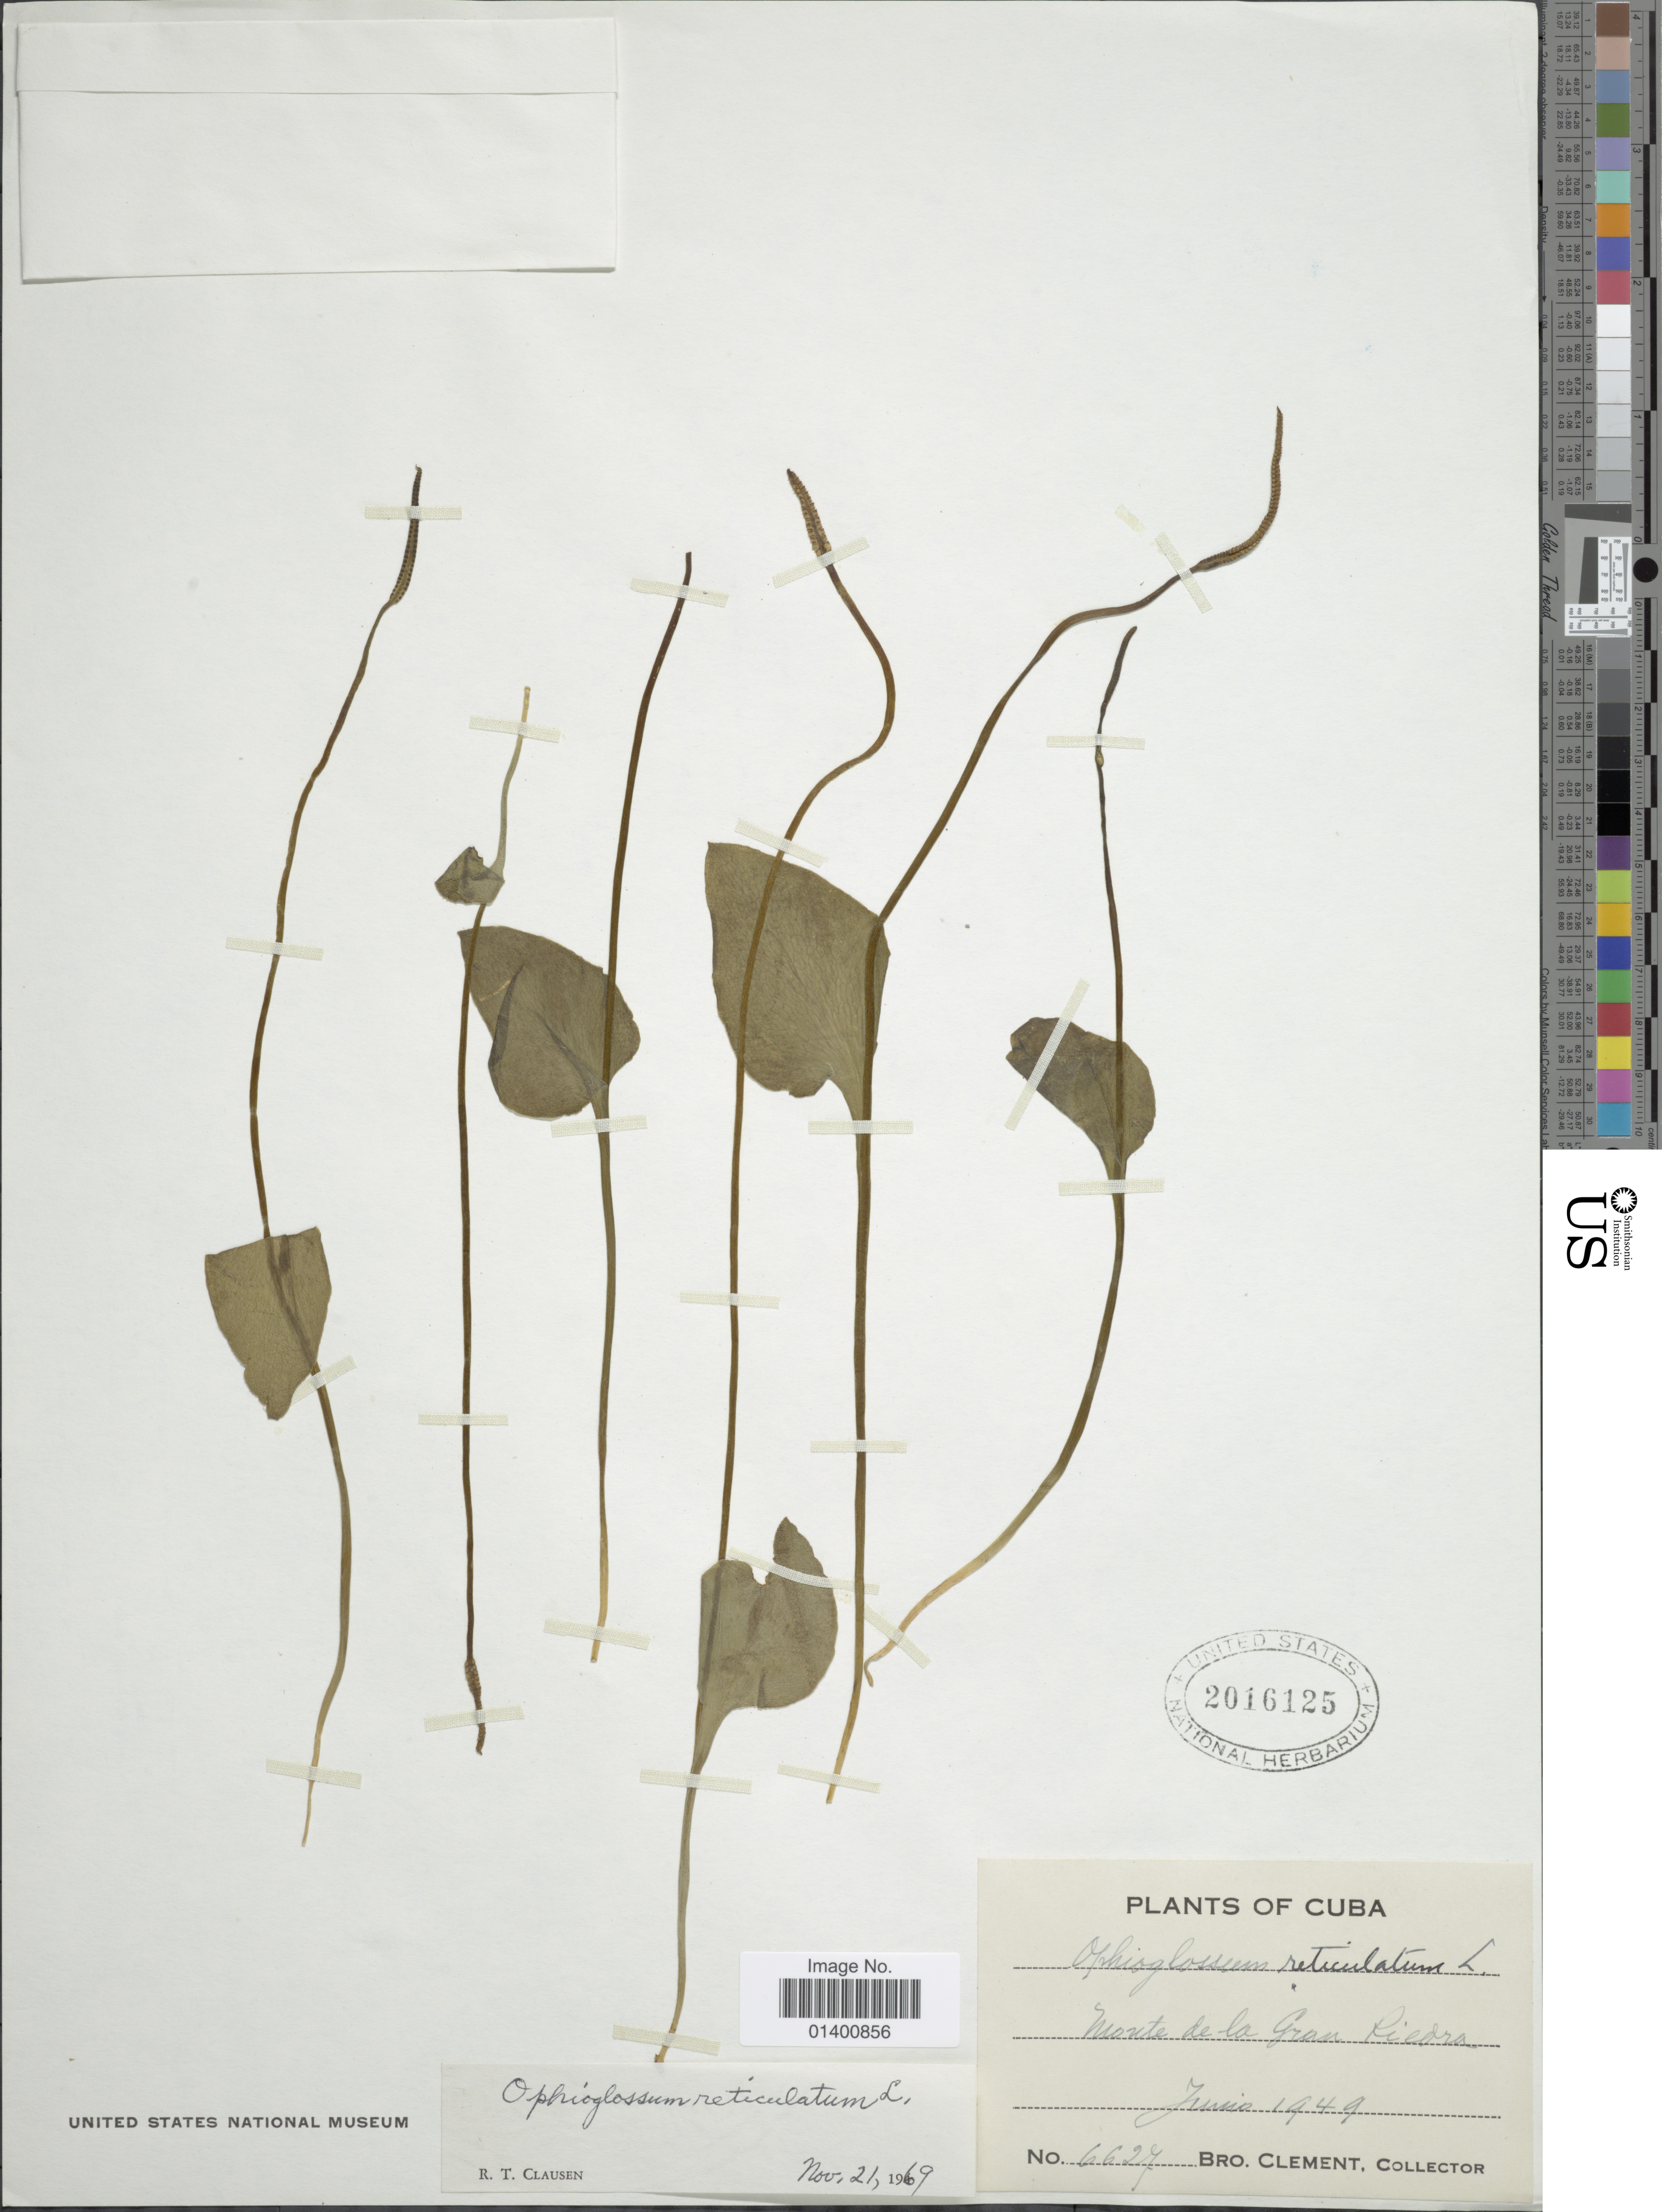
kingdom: Plantae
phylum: Tracheophyta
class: Polypodiopsida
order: Ophioglossales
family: Ophioglossaceae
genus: Ophioglossum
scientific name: Ophioglossum reticulatum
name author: L.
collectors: B. Clement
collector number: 6627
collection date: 1949-06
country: Cuba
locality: Monte de la Gran Piedra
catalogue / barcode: US 2016125